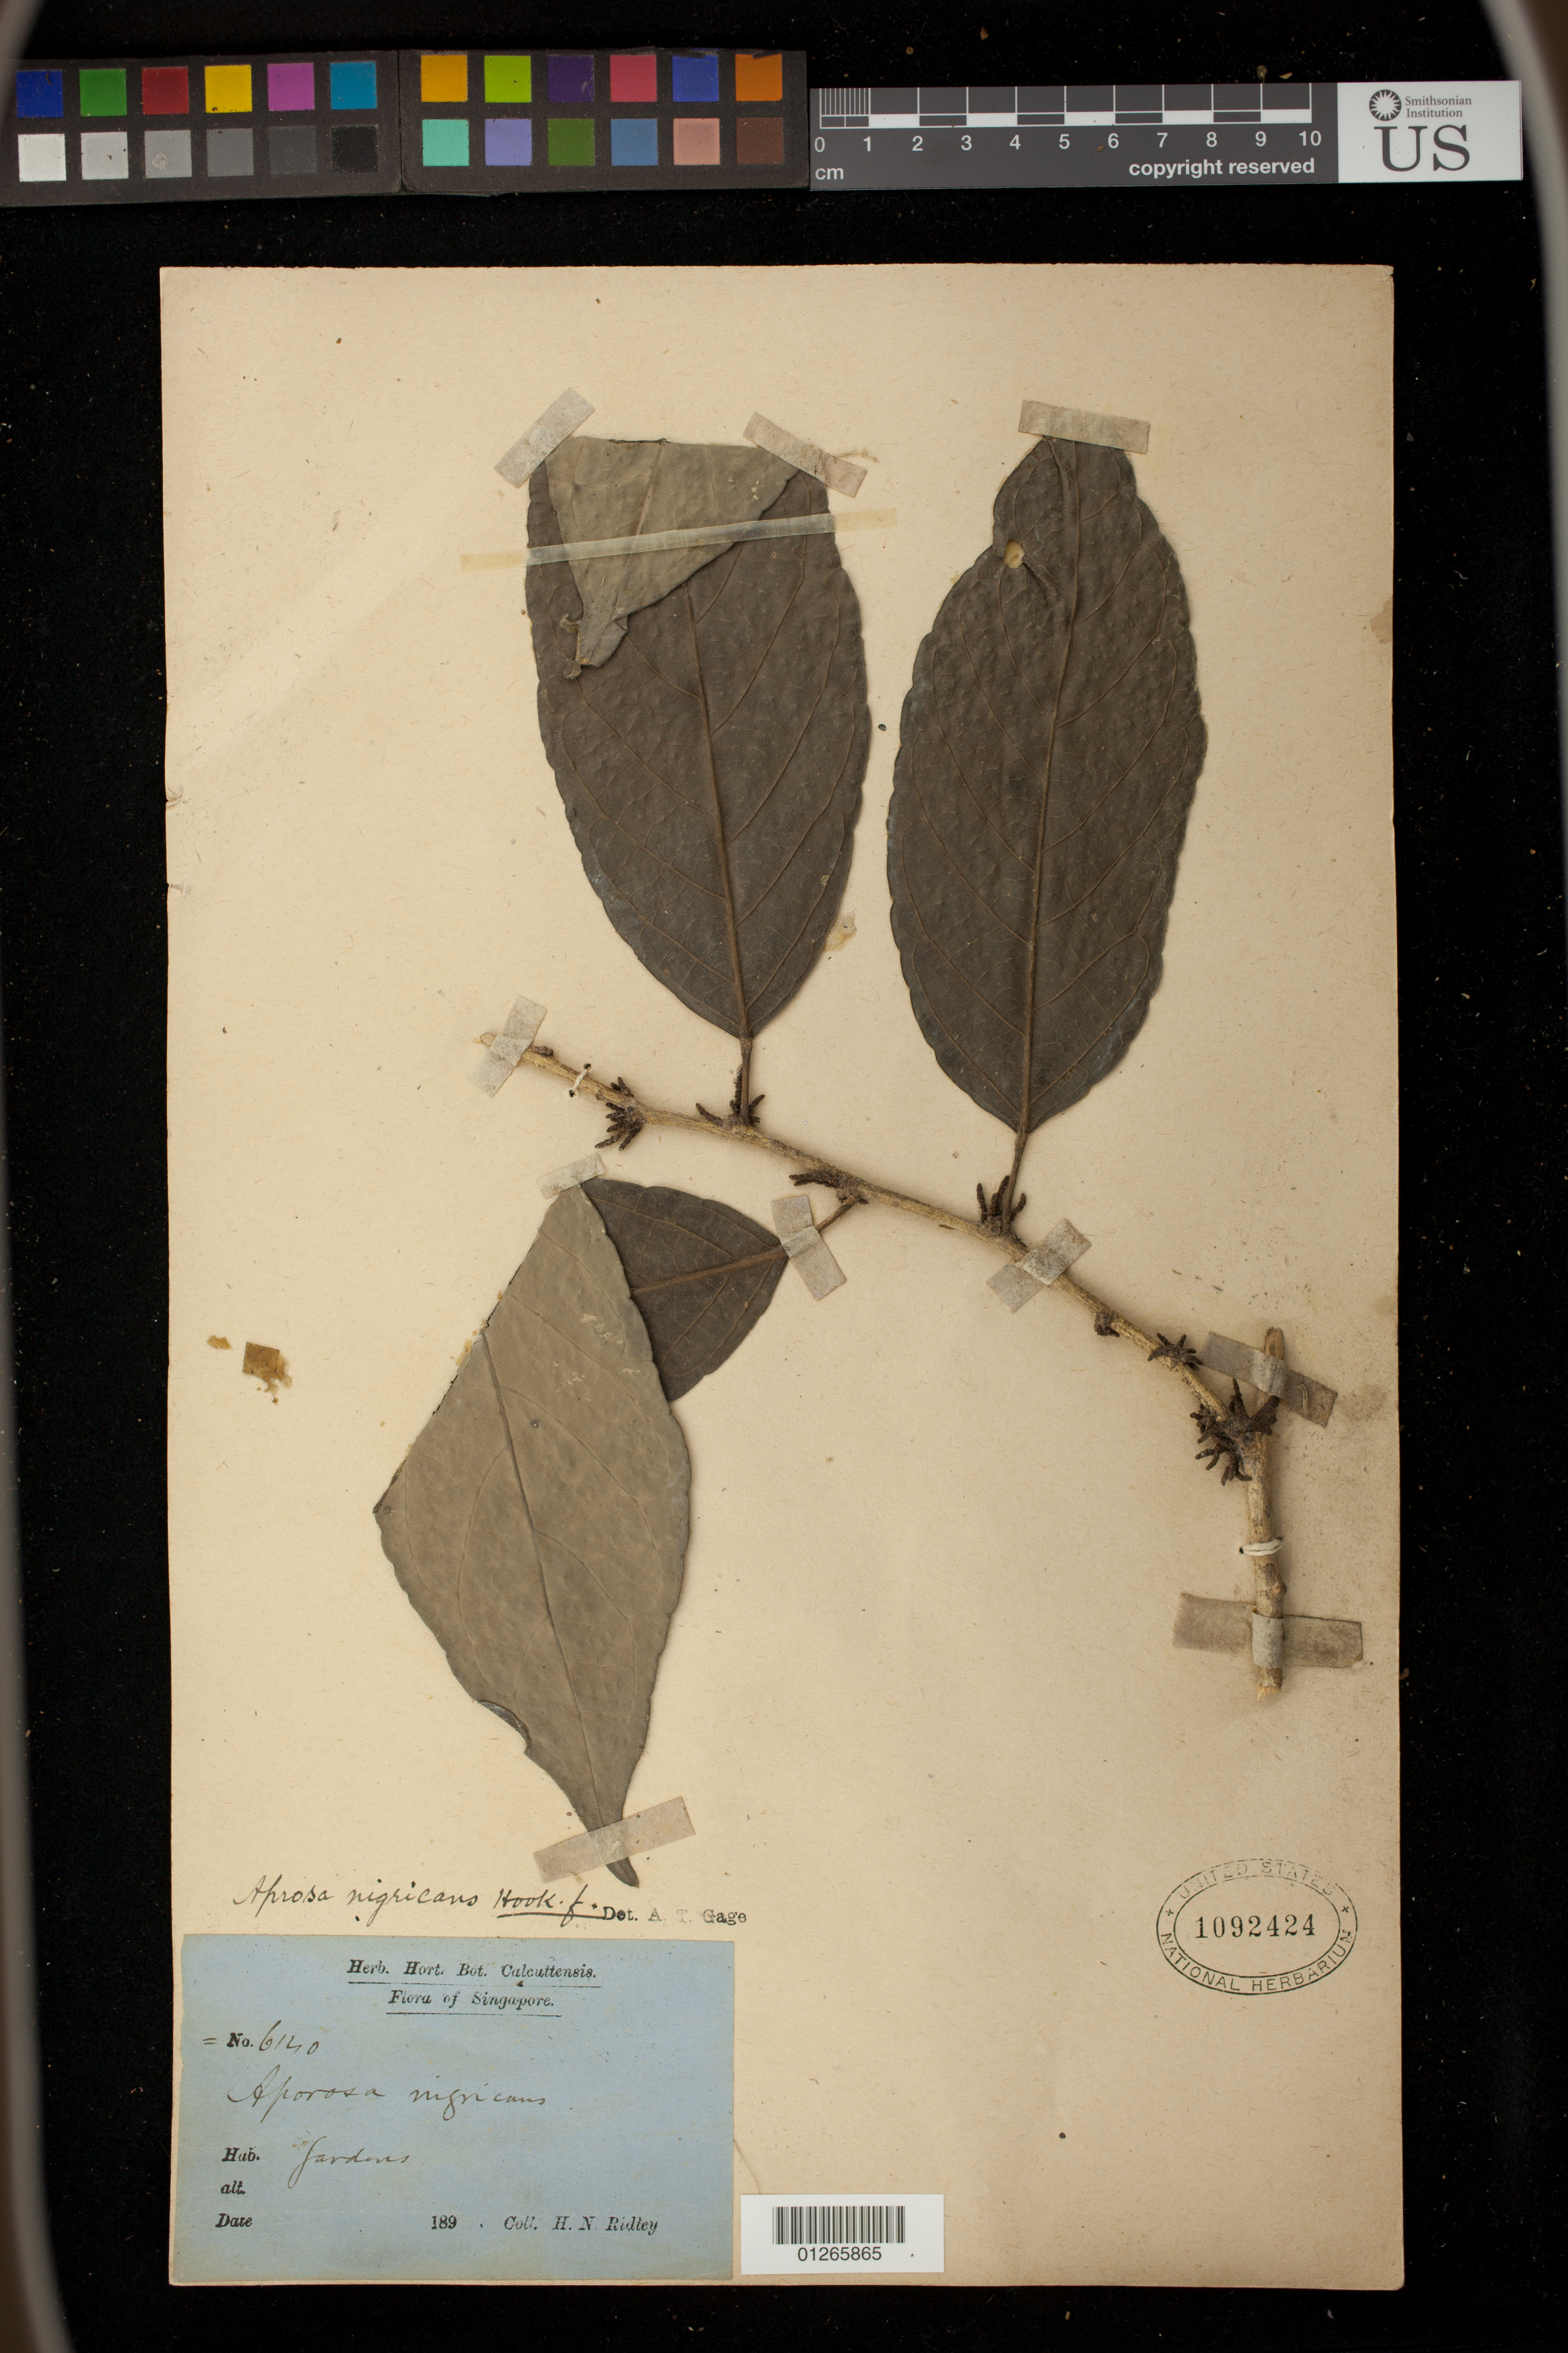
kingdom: Plantae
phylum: Tracheophyta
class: Magnoliopsida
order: Malpighiales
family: Phyllanthaceae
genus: Aporosa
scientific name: Aporosa nigricans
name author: Hook. f.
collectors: H. N. Ridley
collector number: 6140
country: Singapore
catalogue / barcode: US 1092424